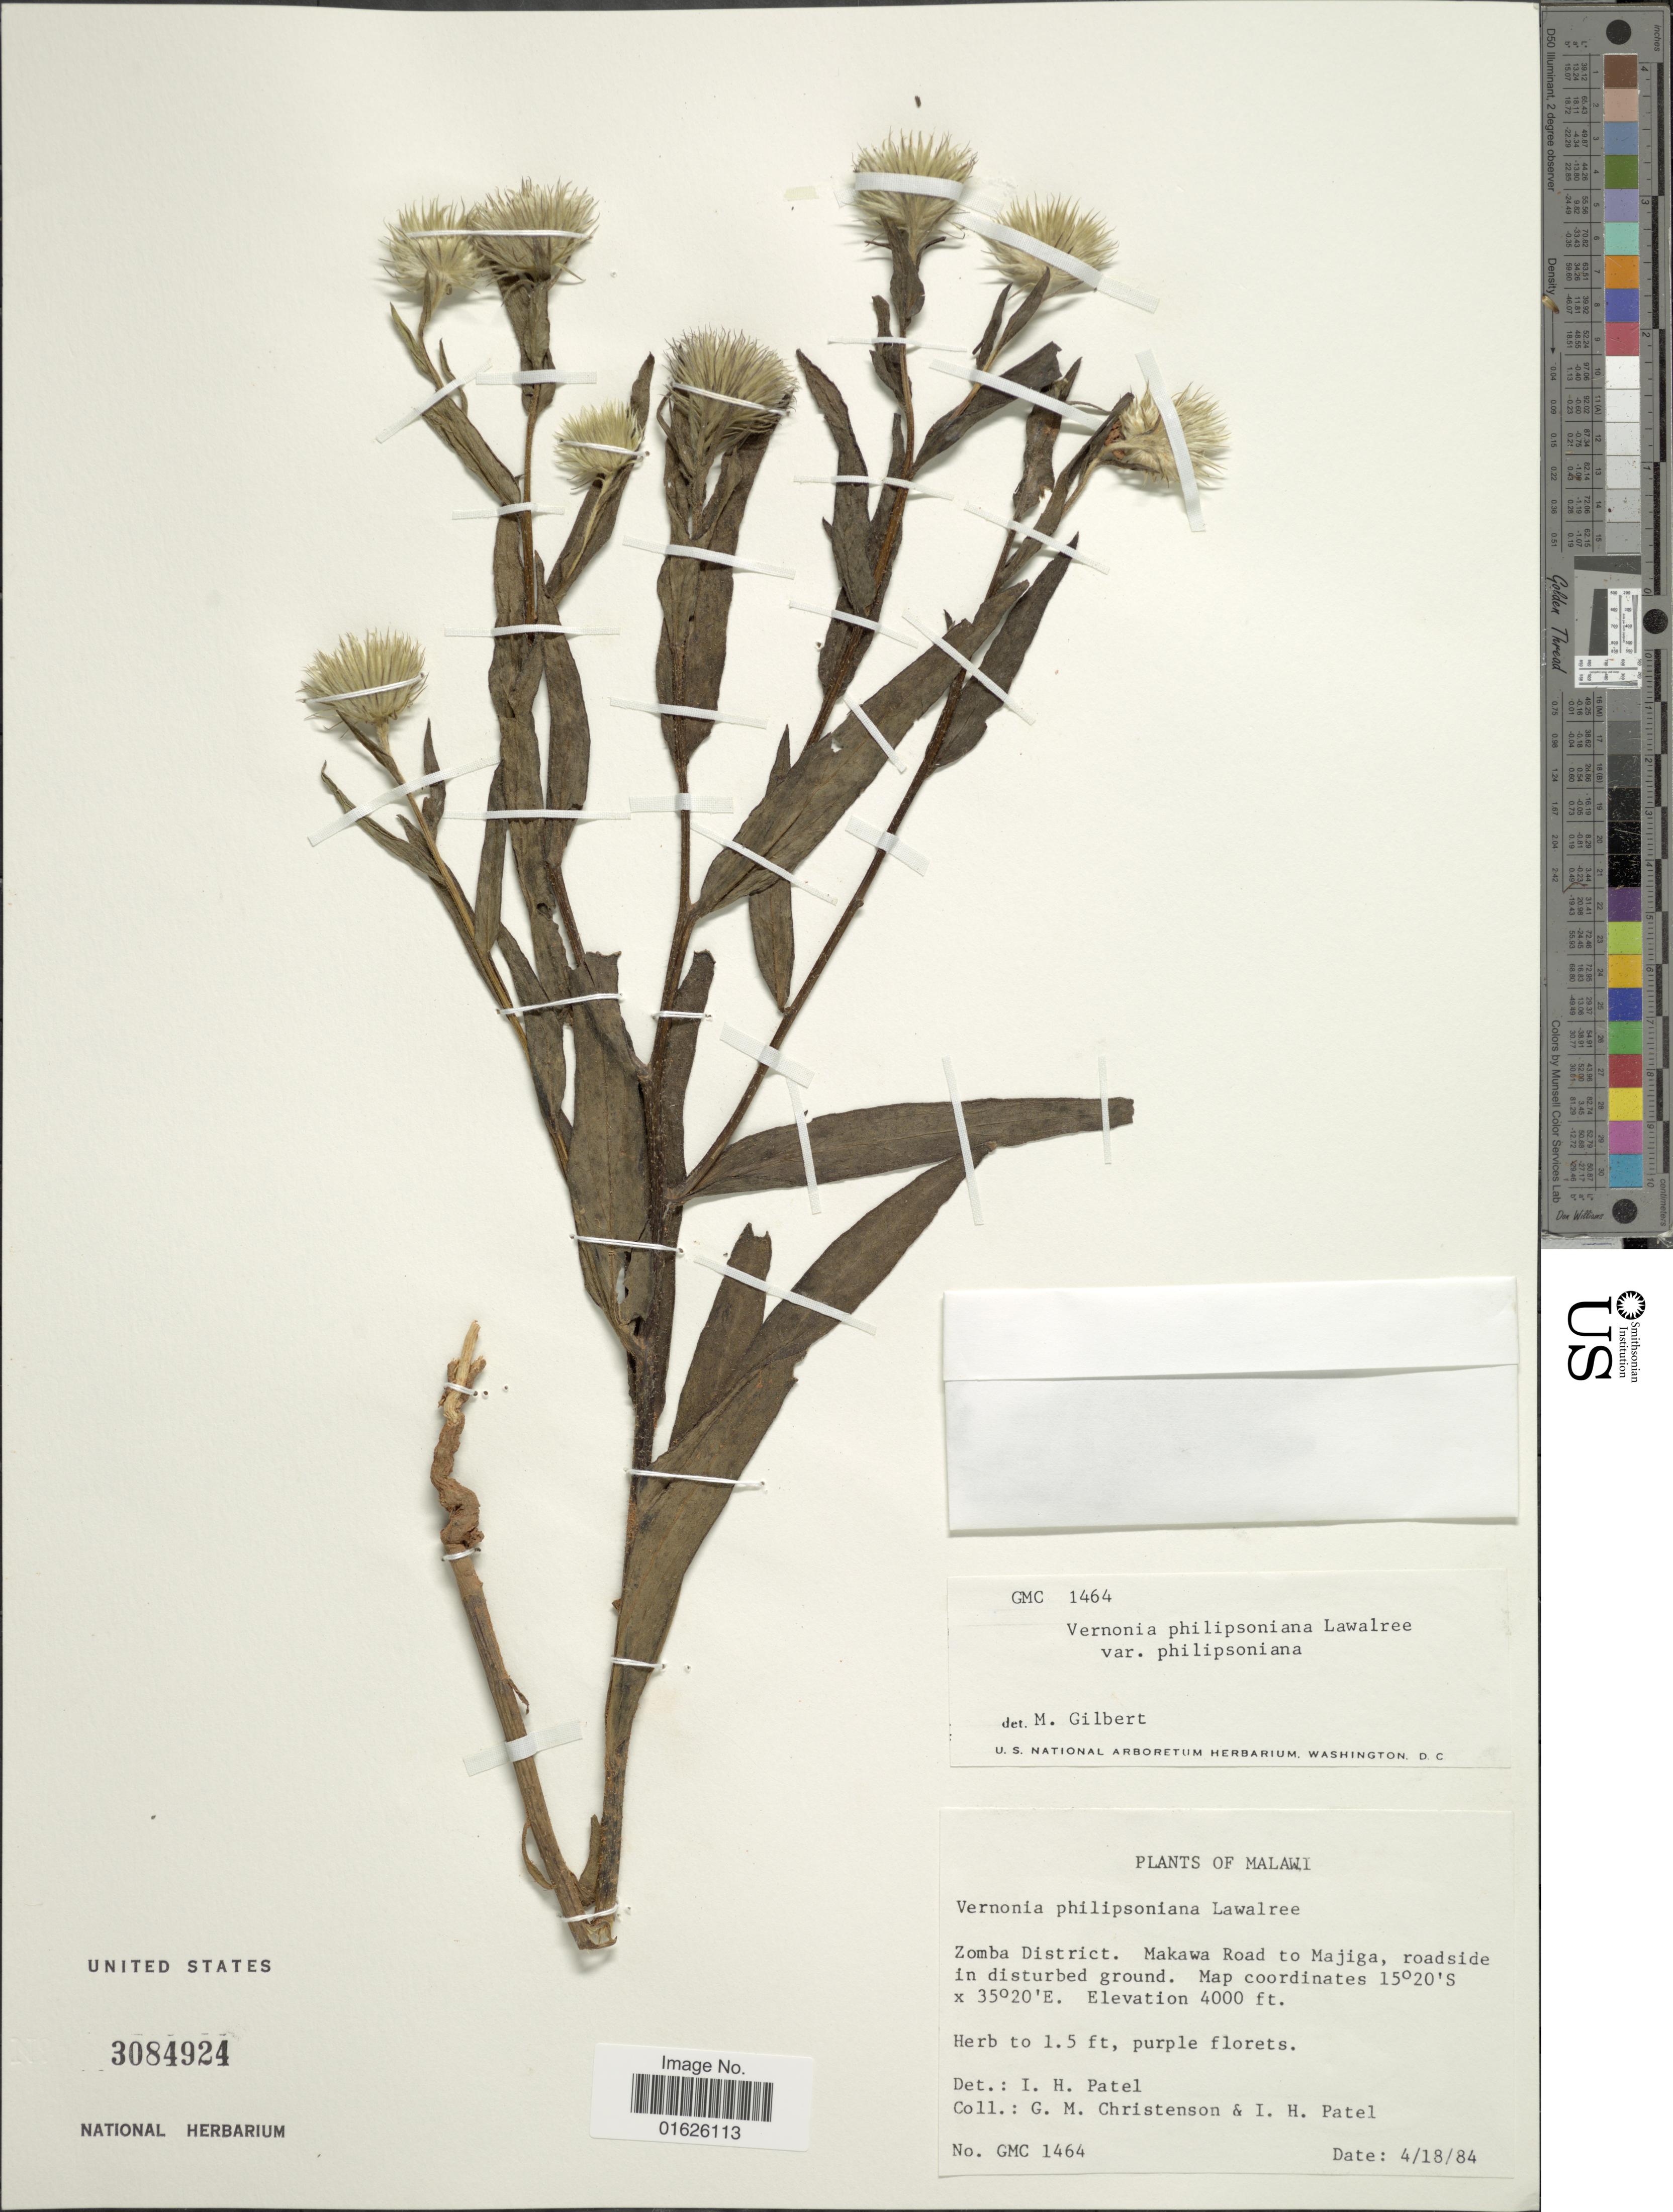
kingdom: Plantae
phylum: Tracheophyta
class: Magnoliopsida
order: Asterales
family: Asteraceae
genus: Vernoniastrum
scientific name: Vernoniastrum musofense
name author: (S. Moore) H. Rob.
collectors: G. Christenson & I. Patel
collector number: GMC 1464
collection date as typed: Transcribed d/m/y: 18/4/84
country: Malawi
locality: Zomba District, Makawa Road to Majiga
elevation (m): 1219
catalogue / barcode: US 3084924